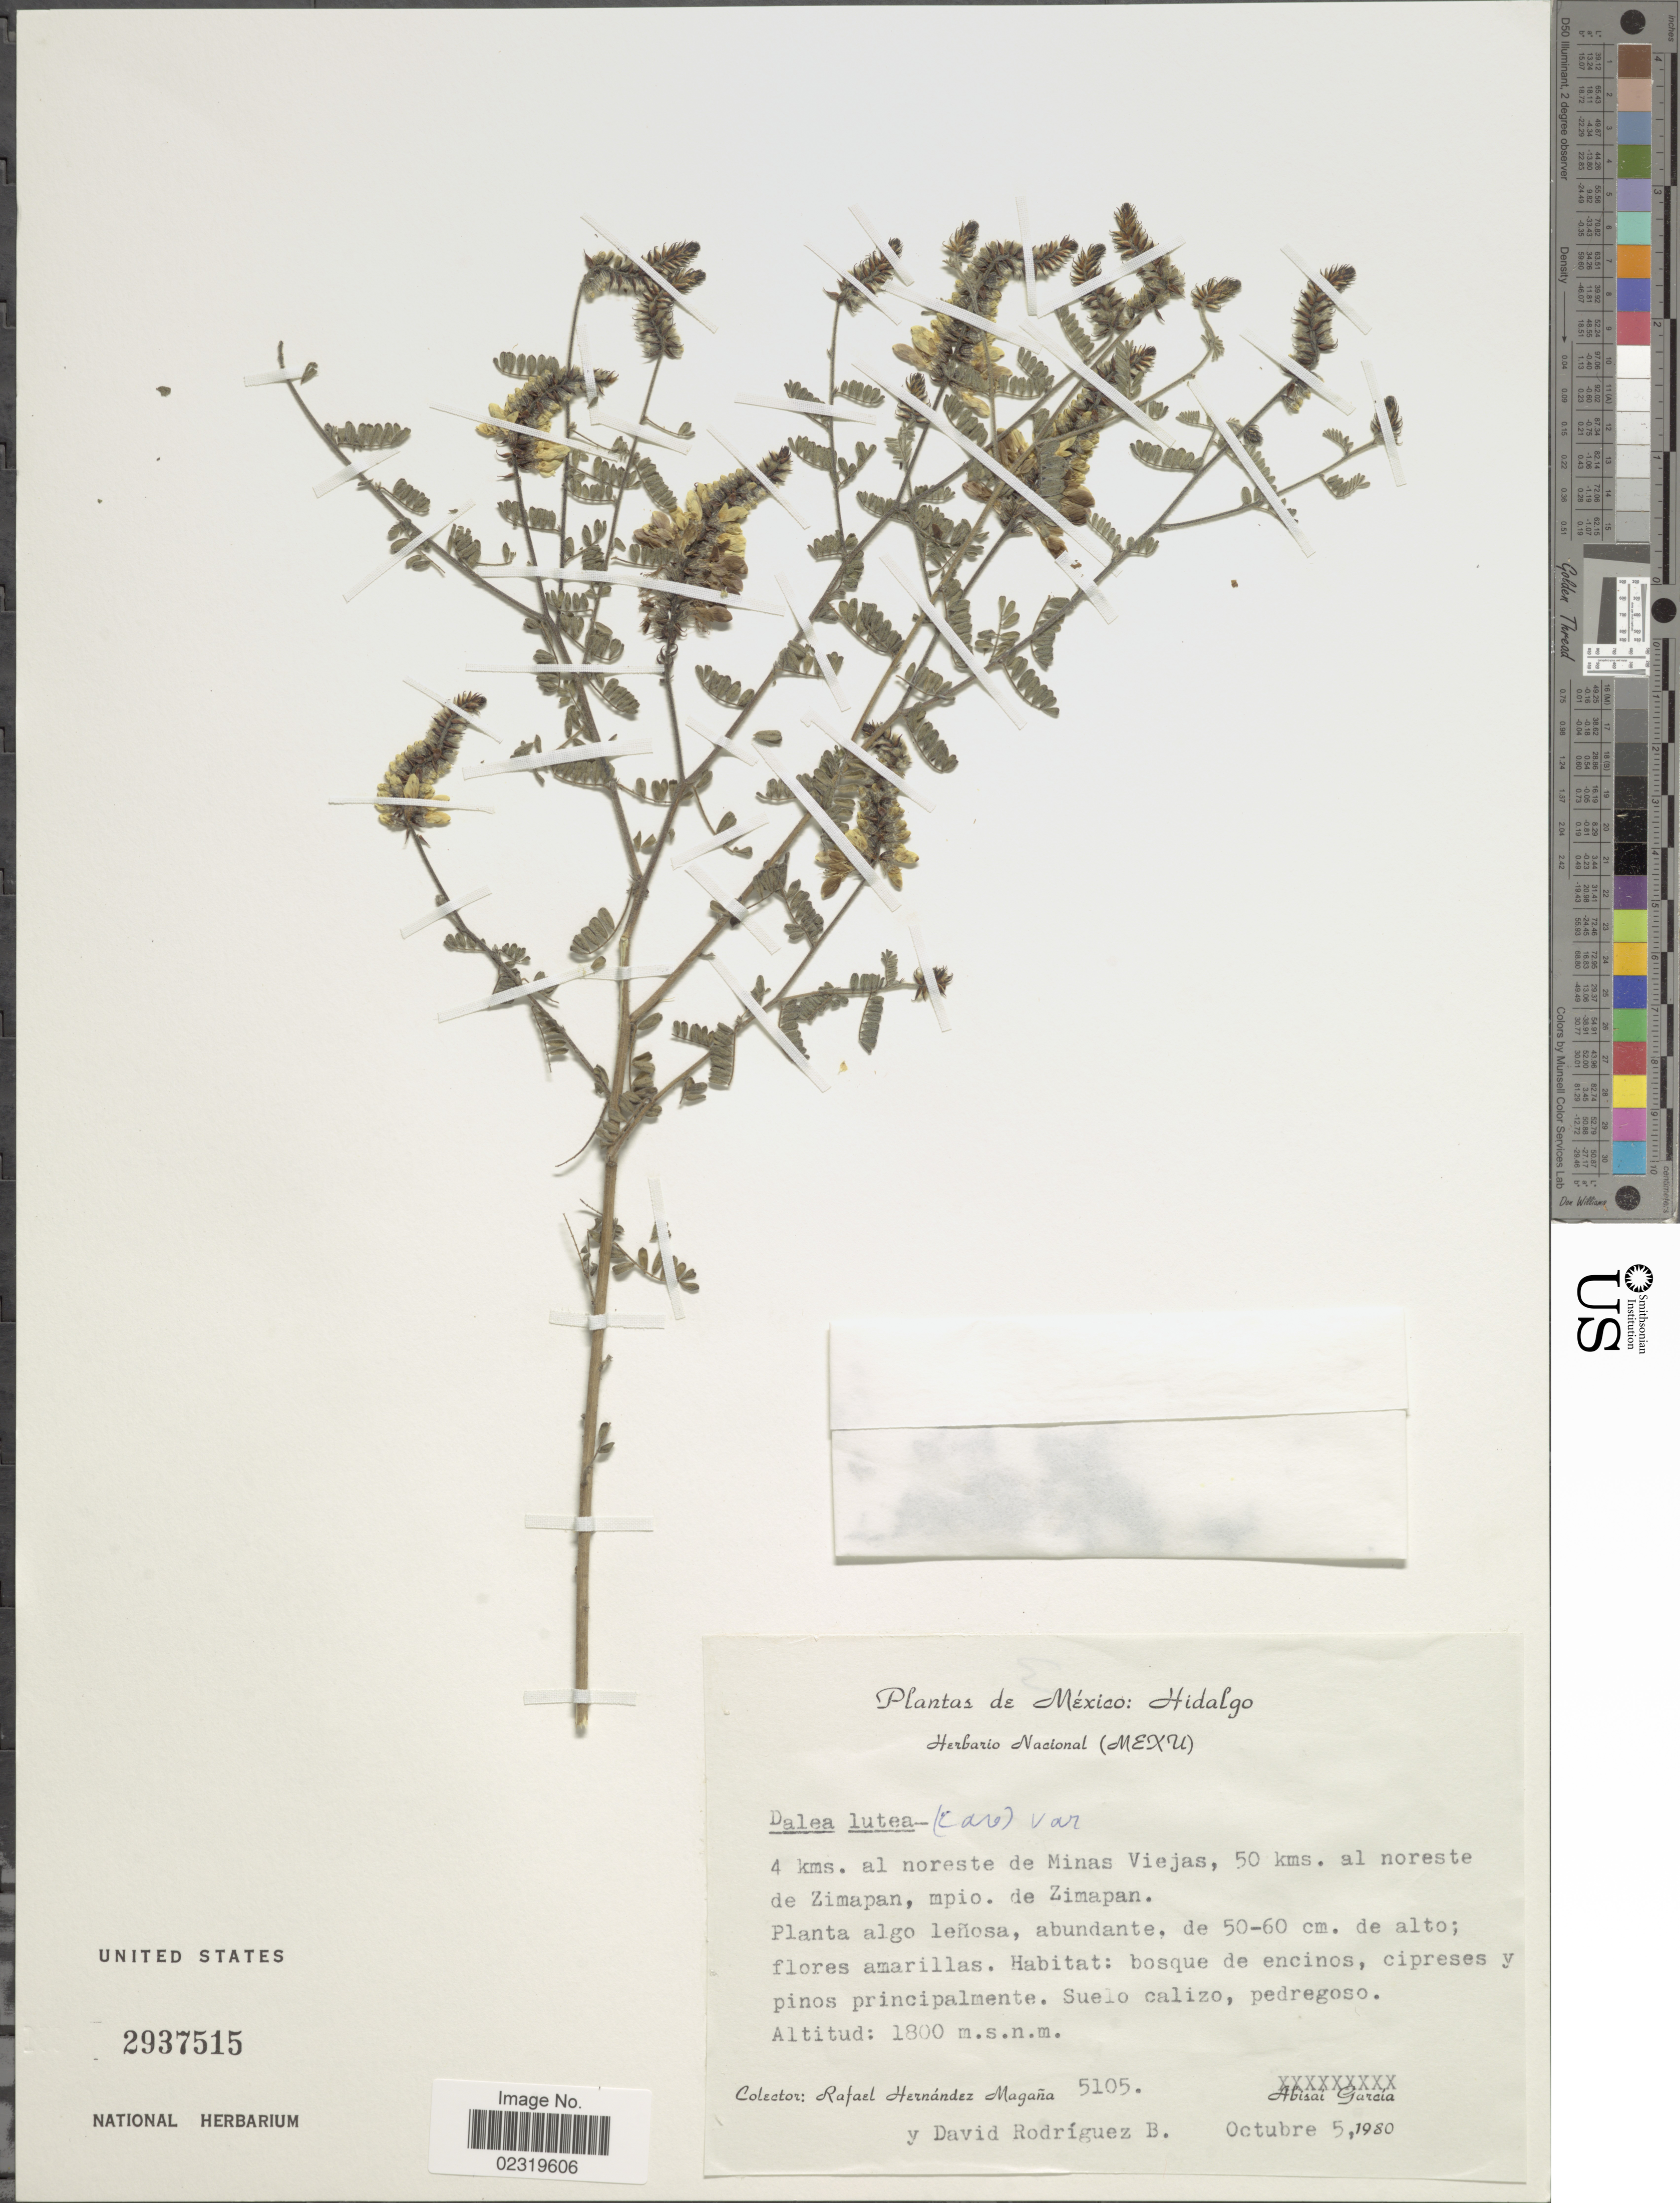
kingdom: Plantae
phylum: Tracheophyta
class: Magnoliopsida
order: Fabales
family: Fabaceae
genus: Dalea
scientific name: Dalea lutea var. lutea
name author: (Cav.) Willd.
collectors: R. Hernández-M. & D. Rodríguez B.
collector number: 5105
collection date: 1980-10-05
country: Mexico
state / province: Hidalgo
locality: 4 kms al noreste de Minas Viejas, 50 kms al noreste de Zimapan, mpio. de Zimapan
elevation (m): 1800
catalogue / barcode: US 2937515